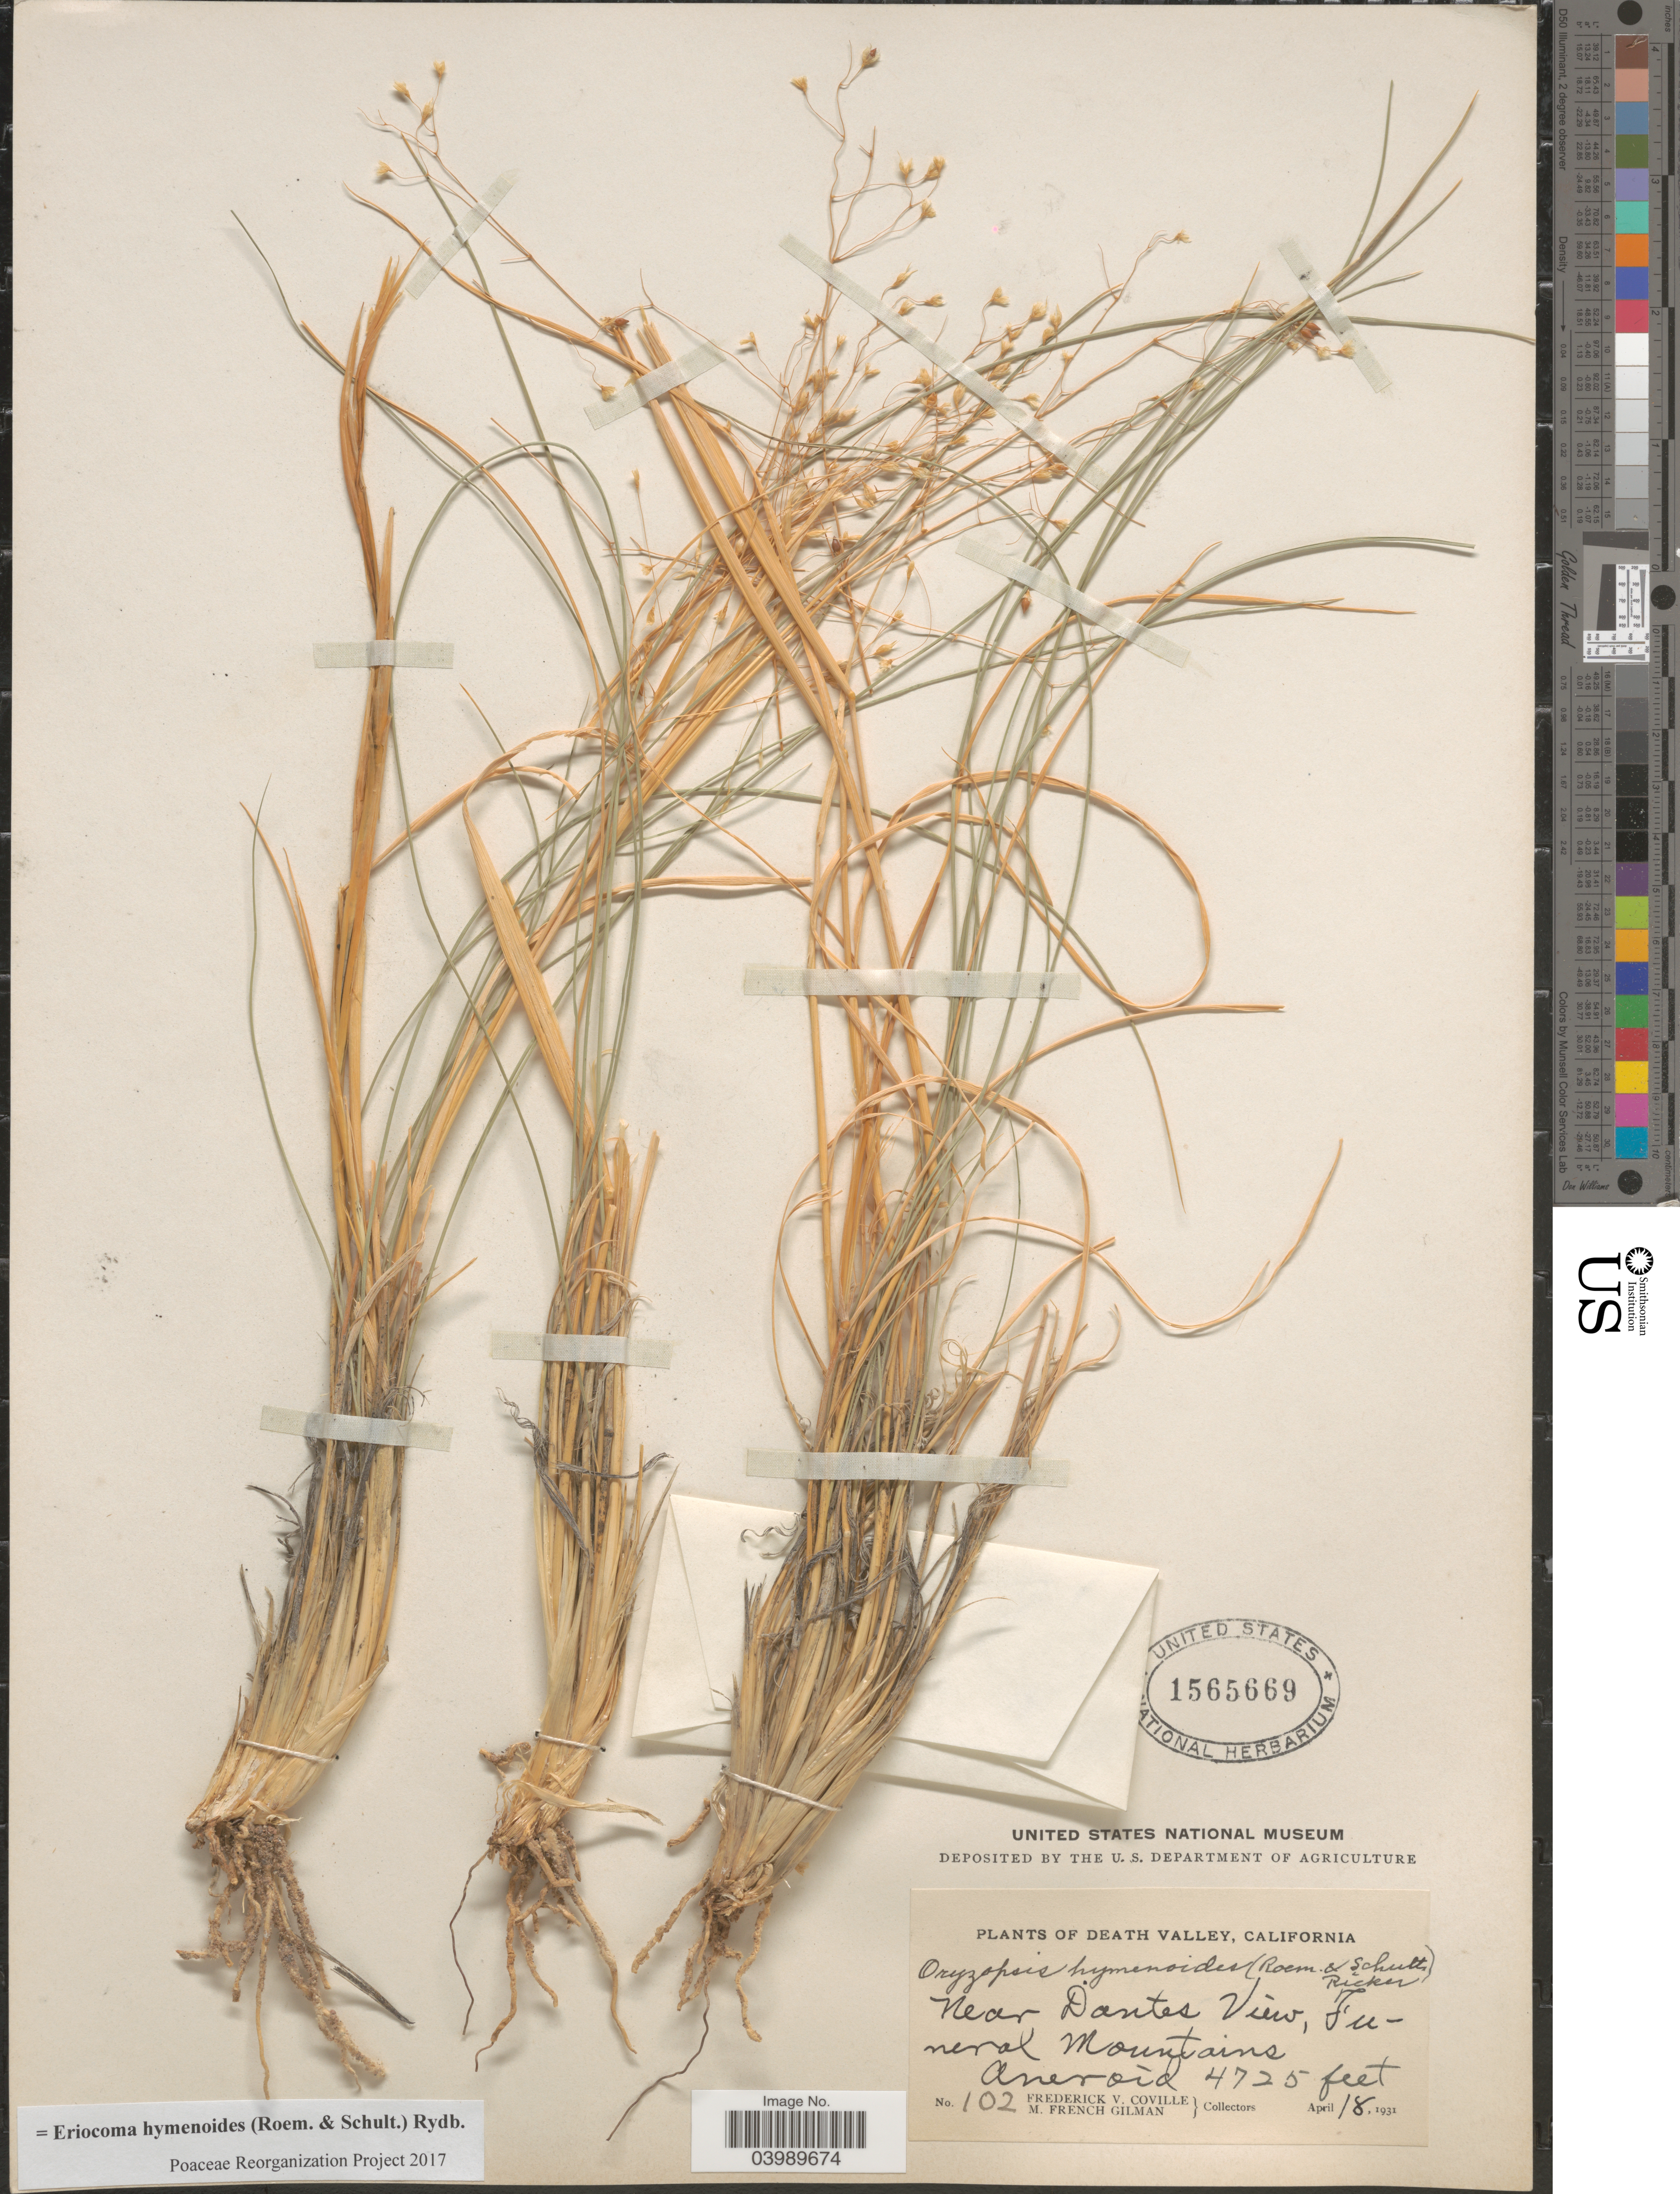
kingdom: Plantae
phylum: Tracheophyta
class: Liliopsida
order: Poales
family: Poaceae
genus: Eriocoma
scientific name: Eriocoma hymenoides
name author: (Roem. & Schult.) Rydb.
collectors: F. V. Coville & M. F. Gilman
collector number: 102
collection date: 1931-04-18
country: United States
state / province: California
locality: Death Valley. Near Dantes View, Funeral Mountains.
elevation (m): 1440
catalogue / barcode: US 1565669